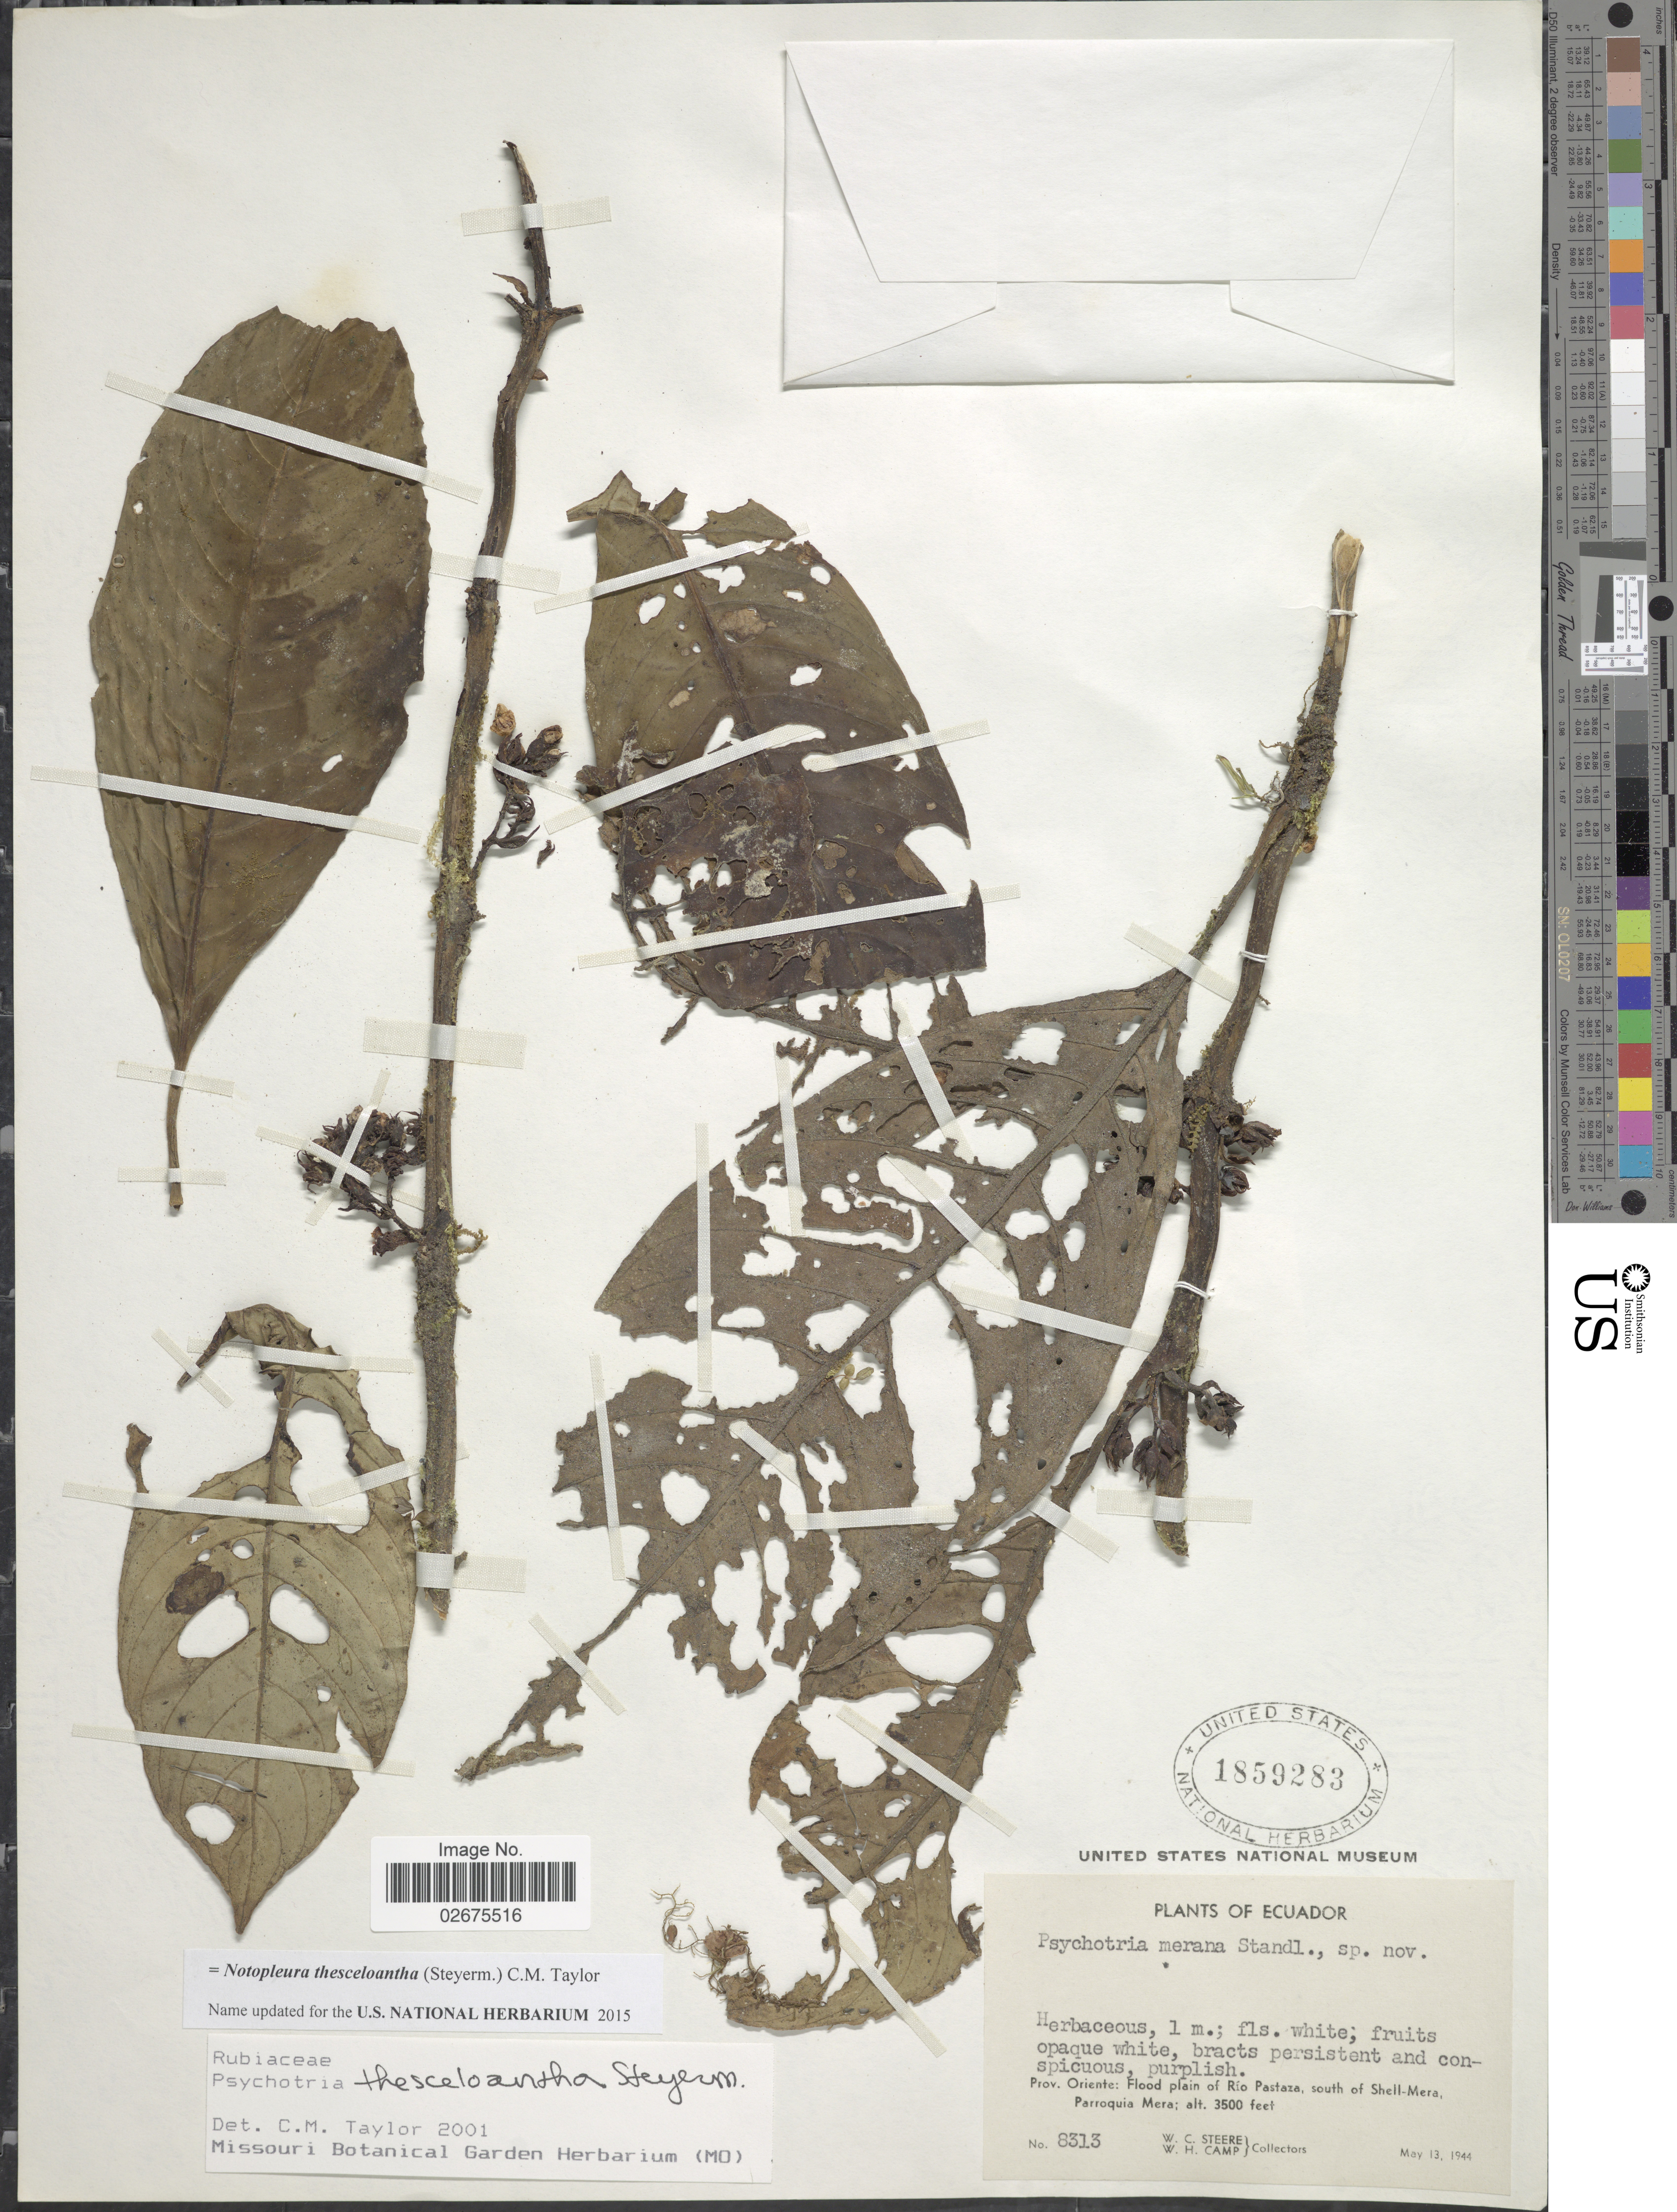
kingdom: Plantae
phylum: Tracheophyta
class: Magnoliopsida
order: Gentianales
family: Rubiaceae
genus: Notopleura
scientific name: Notopleura thesceloantha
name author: (Steyerm.) C.M. Taylor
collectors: W. C. Steere & W. H. Camp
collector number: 8313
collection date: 1944-05-13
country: Ecuador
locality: Prov. Oriente. Flood plain of Rio Pastaza, south of Shell-Mera, Parroquia Mera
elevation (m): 1067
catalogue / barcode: US 1859283